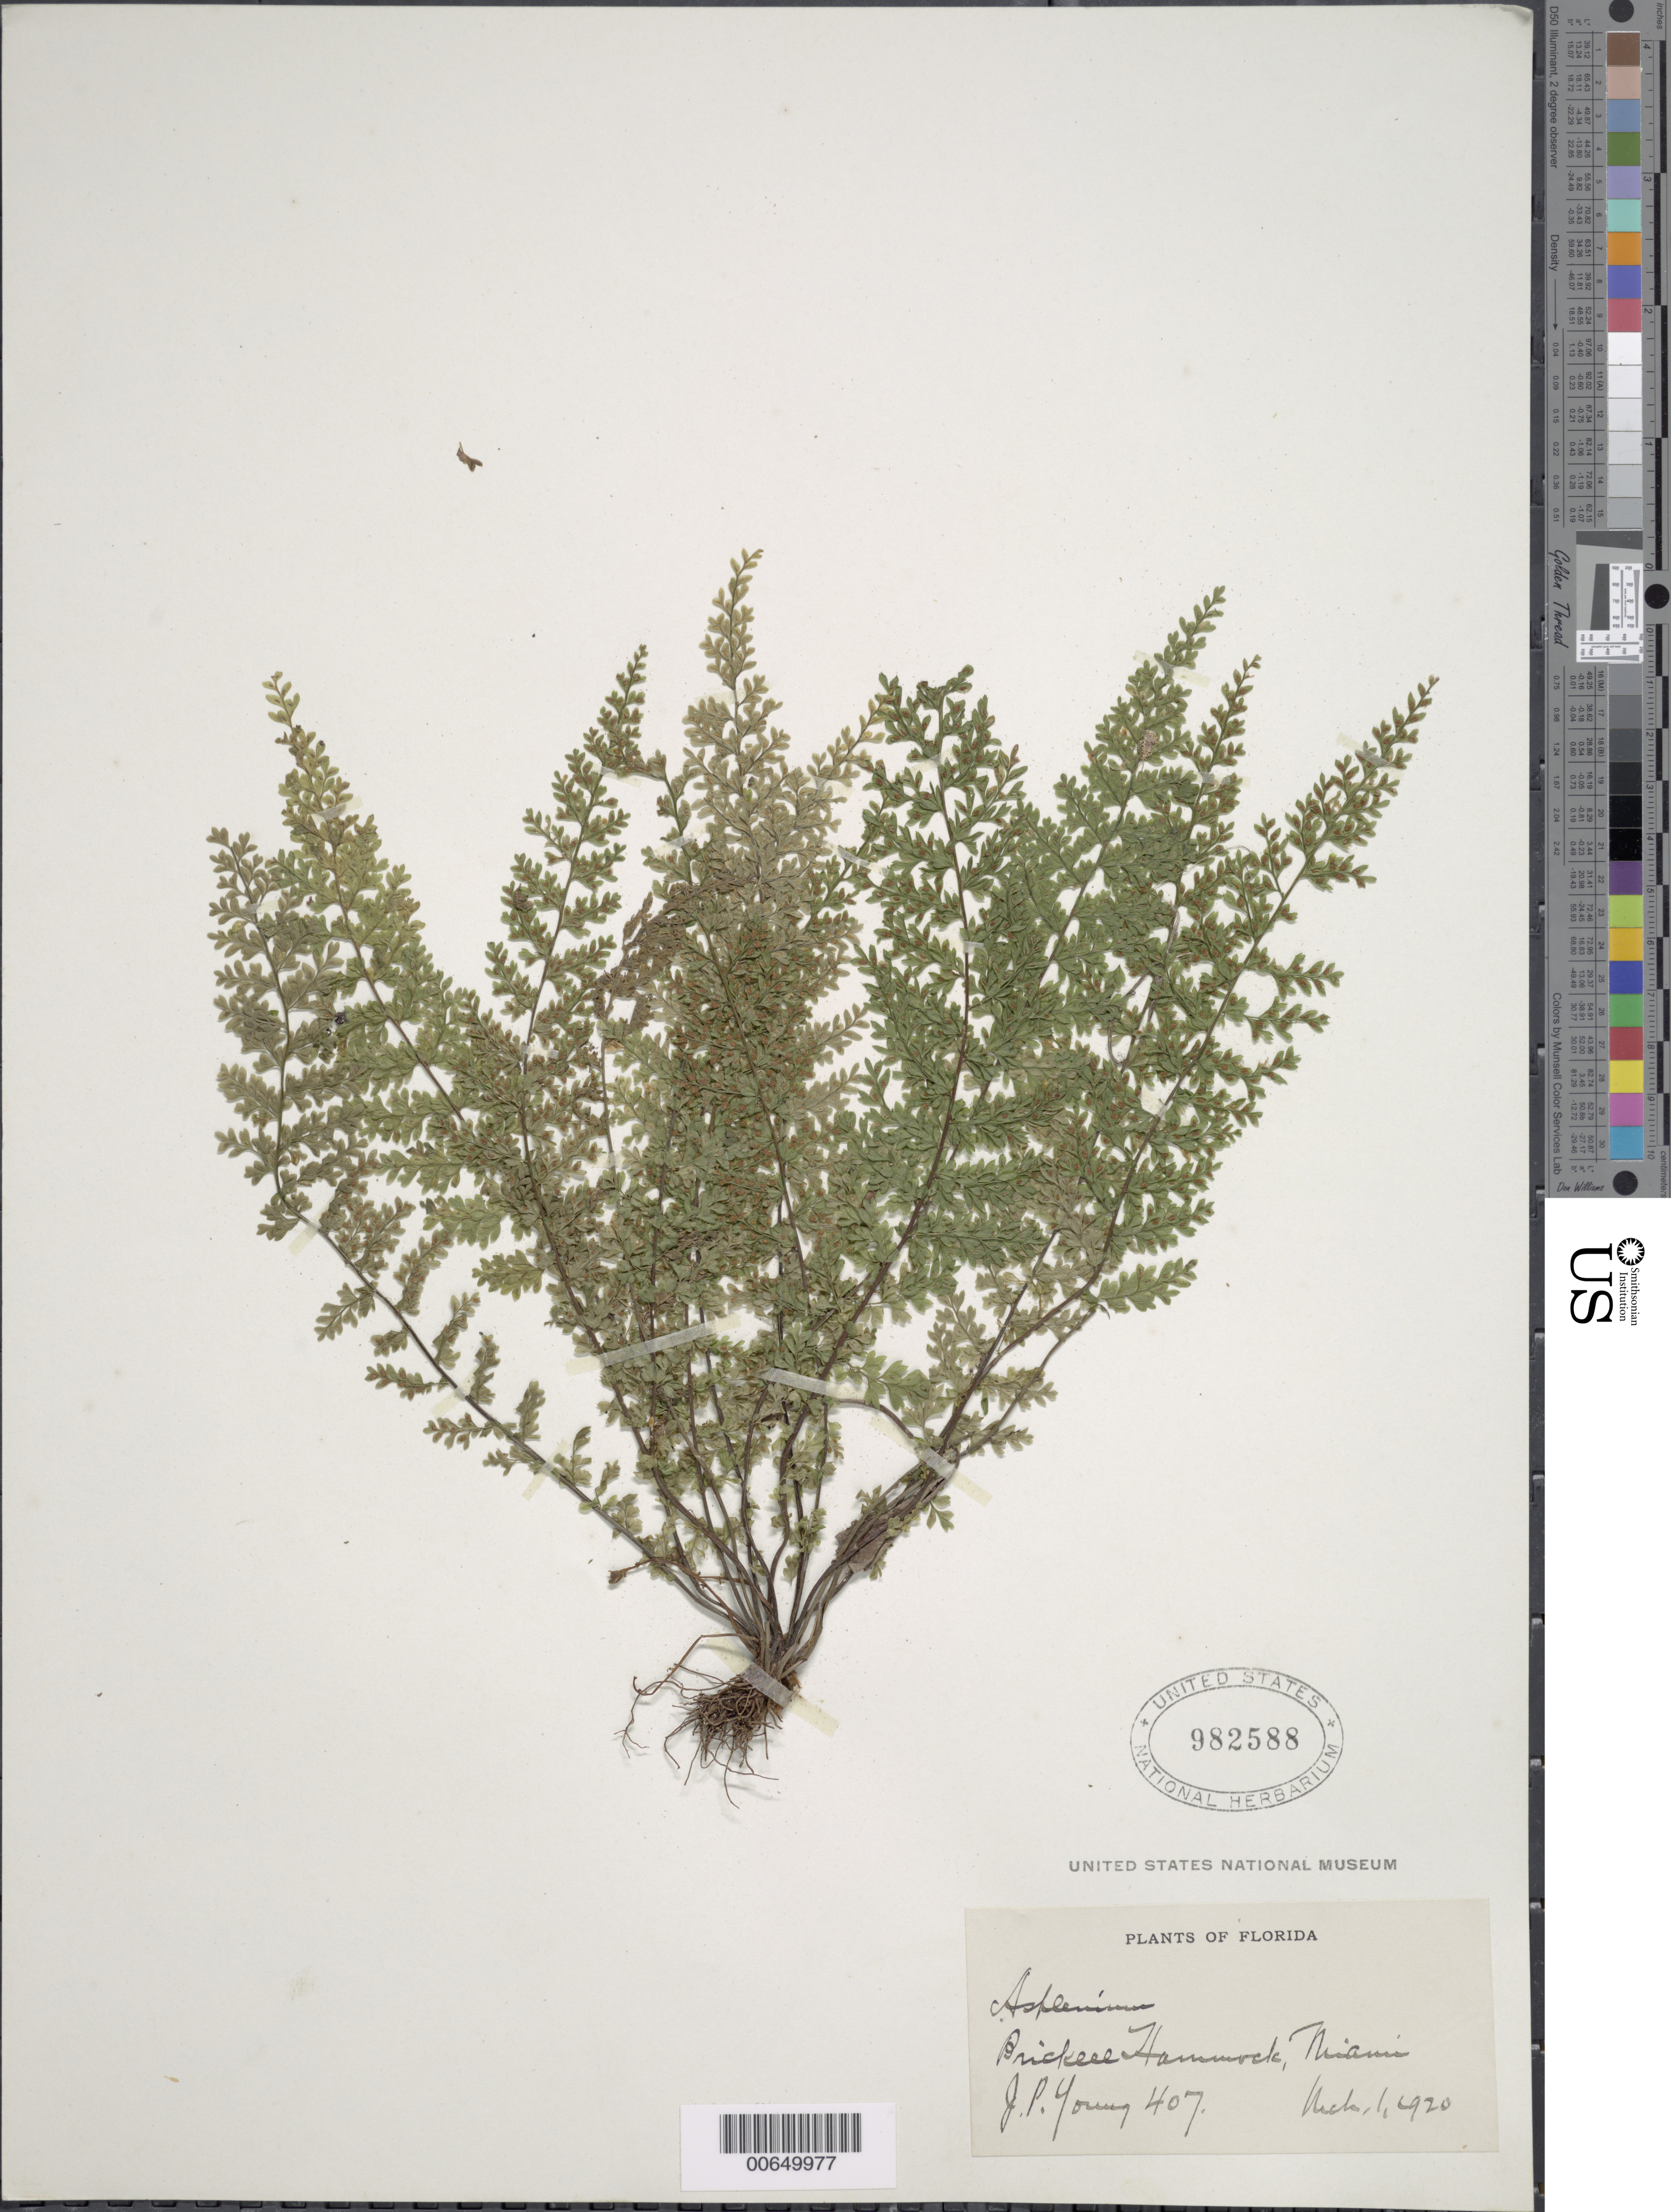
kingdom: Plantae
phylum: Tracheophyta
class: Polypodiopsida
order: Polypodiales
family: Aspleniaceae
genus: Asplenium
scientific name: Asplenium verecundum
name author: Chapm.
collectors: J. P. Young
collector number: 407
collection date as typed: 01 Mar 1920 or 03 Jan 1920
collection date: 1920-01-03 or 1920-03-01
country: United States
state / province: Florida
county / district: Dade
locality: Brickell Hammock. Miami.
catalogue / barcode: US 982588